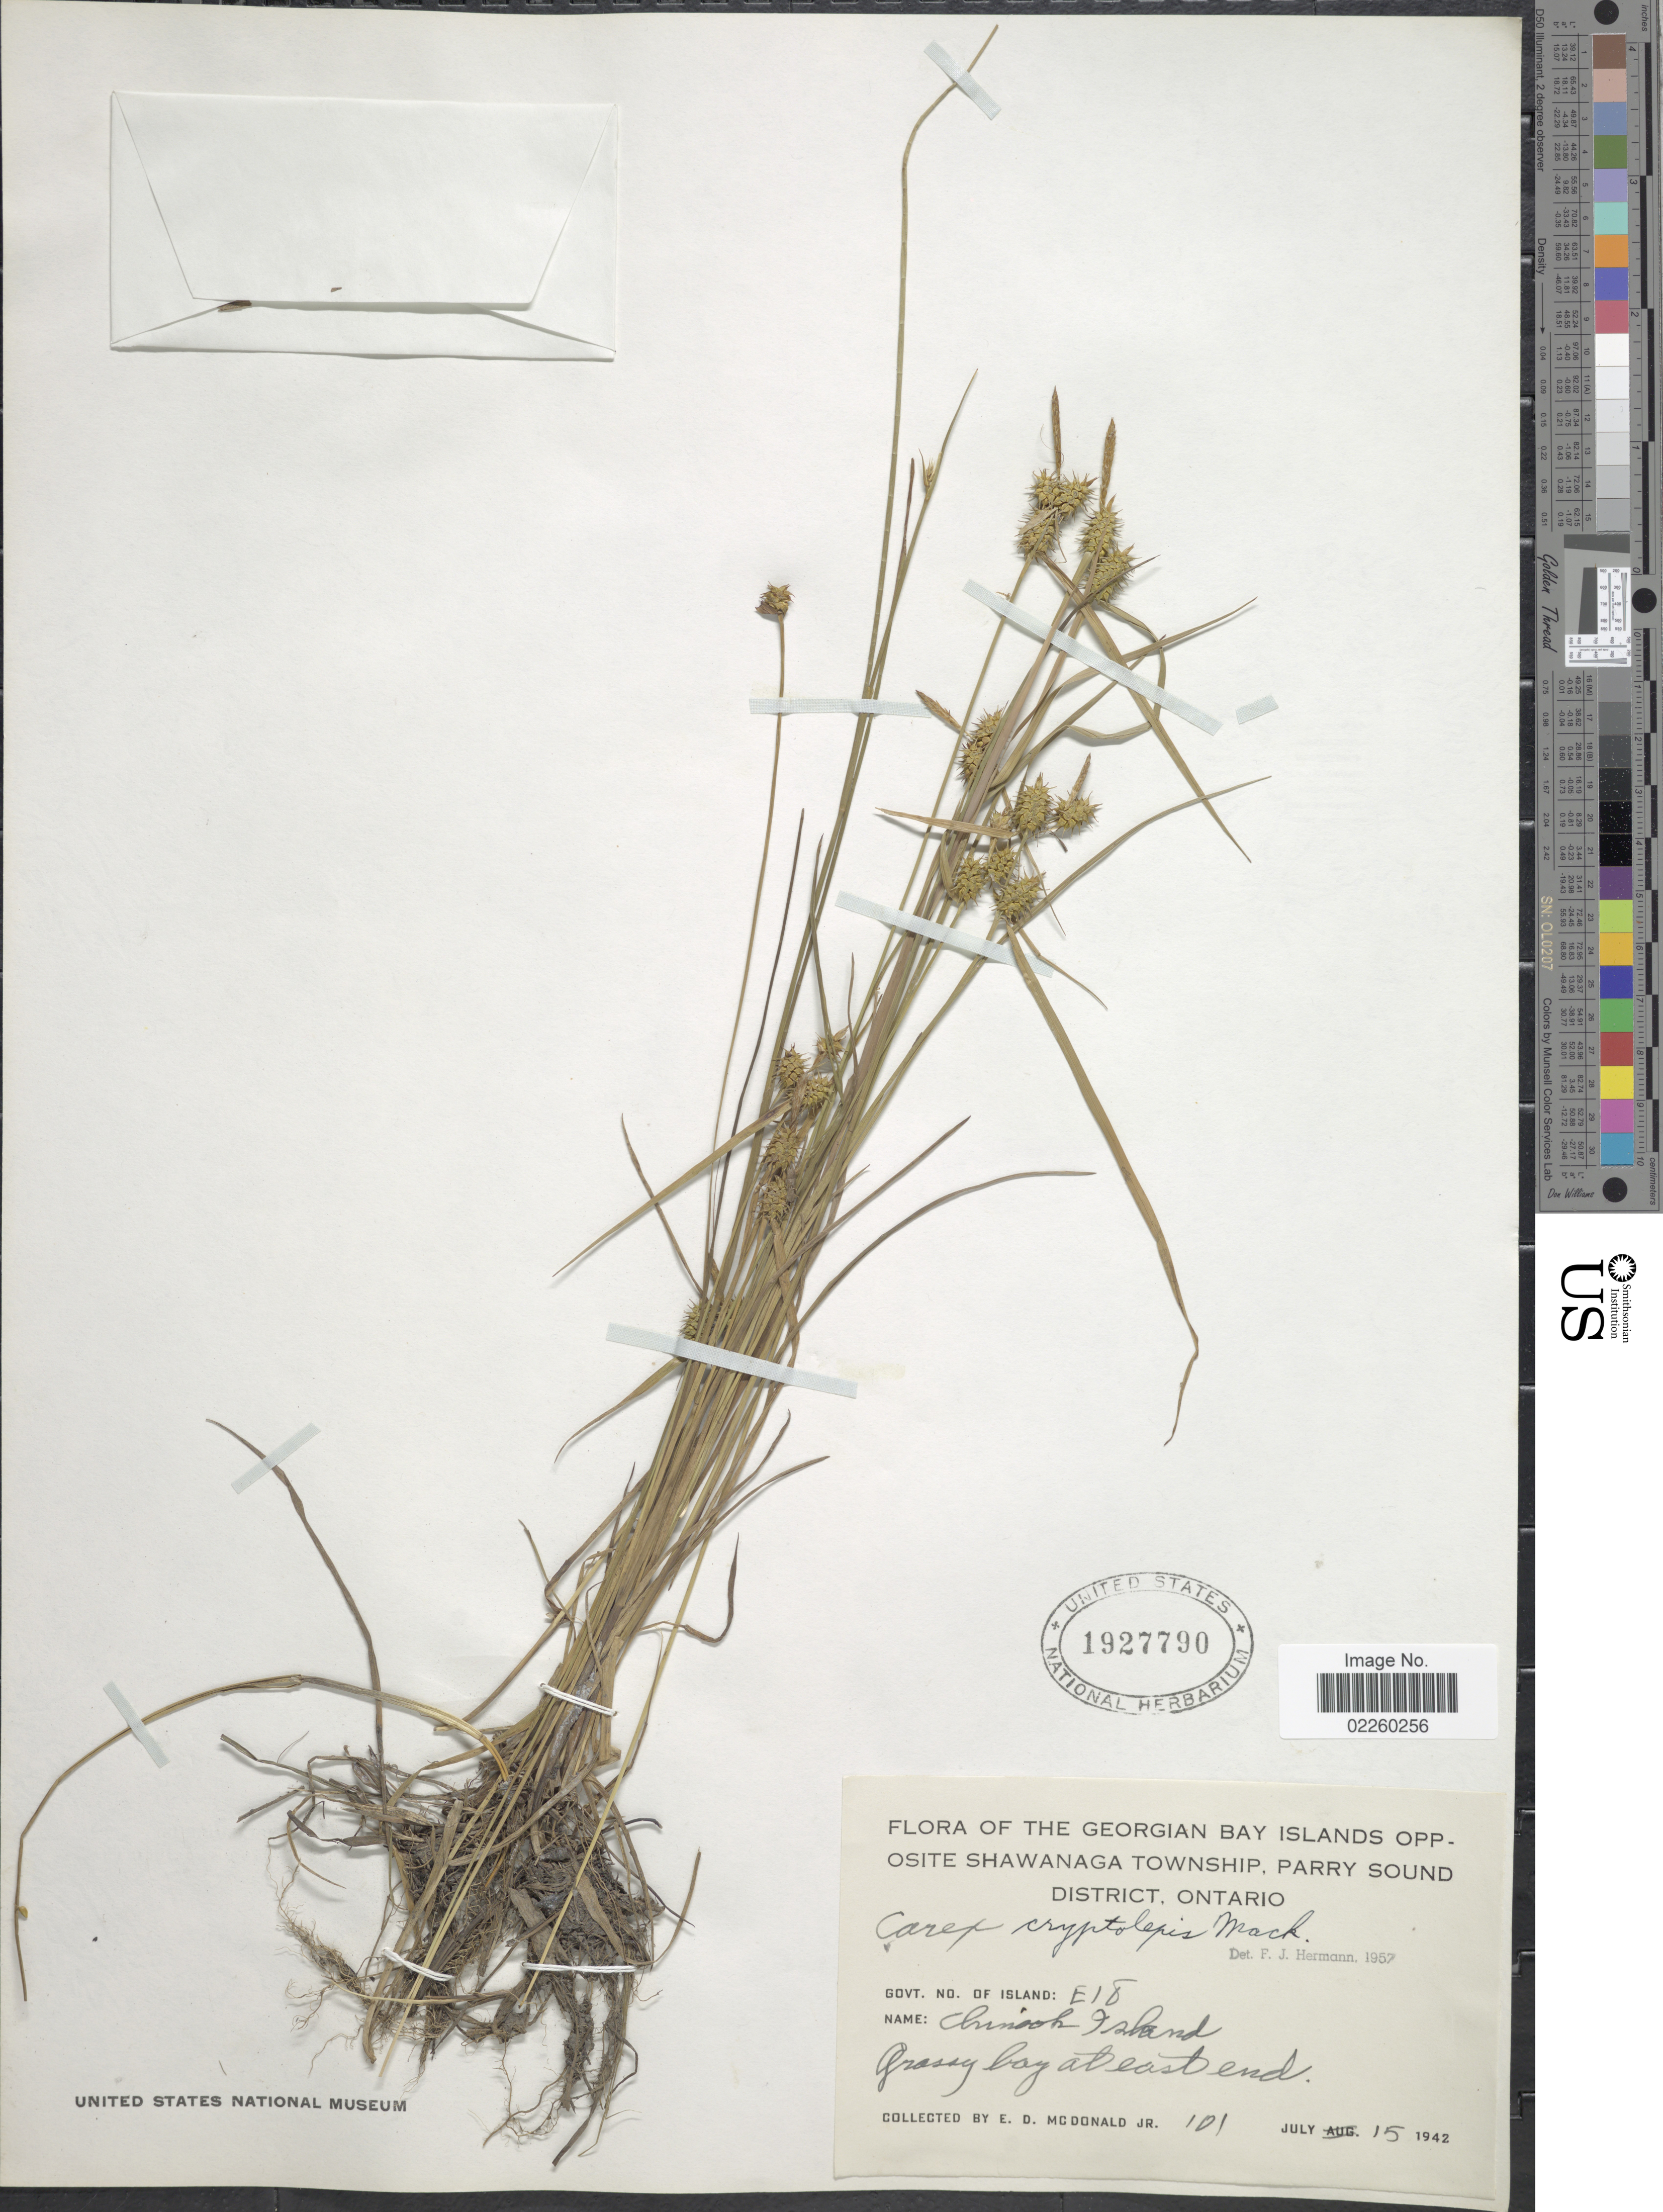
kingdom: Plantae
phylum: Tracheophyta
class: Liliopsida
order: Poales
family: Cyperaceae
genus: Carex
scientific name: Carex cryptolepis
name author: Mack.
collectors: E. MacDonald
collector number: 101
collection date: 1942-07-15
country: Canada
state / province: Ontario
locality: Georgian Bay Islands Opposite Shawanaga township, Parry Sound District, Chinook Island, grassy bay at east end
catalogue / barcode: US 1927790